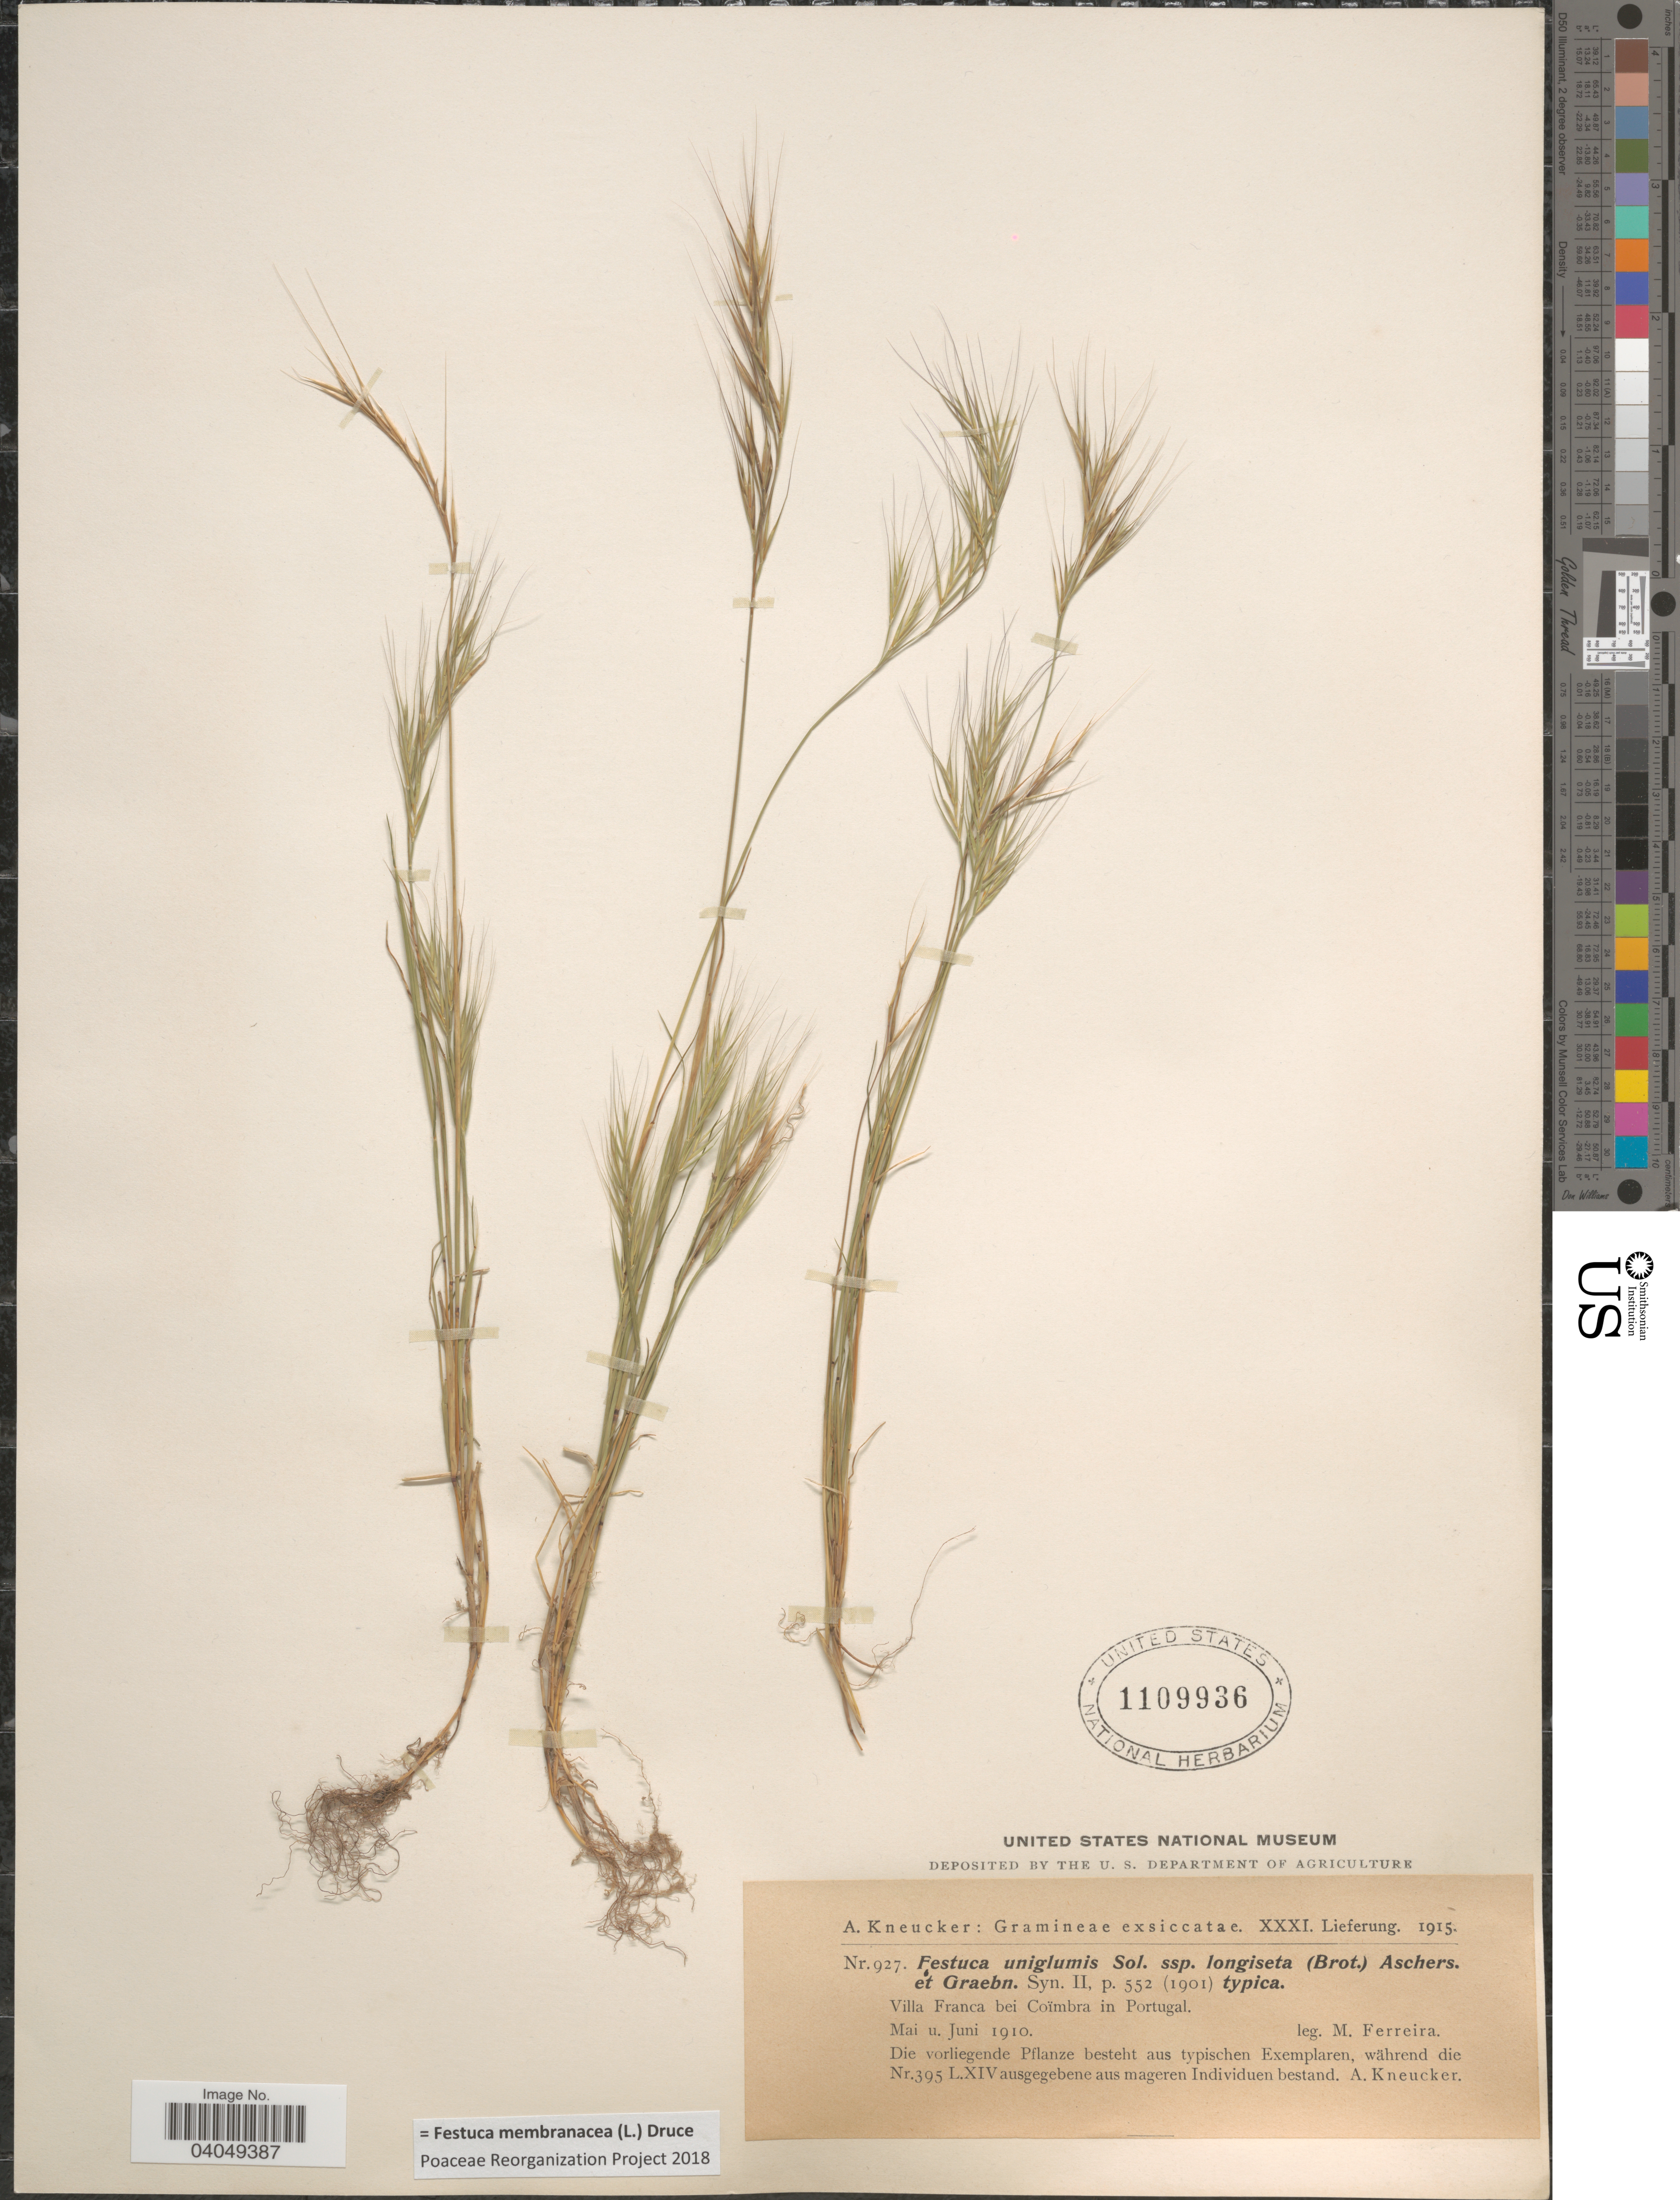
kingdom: Plantae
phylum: Tracheophyta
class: Liliopsida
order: Poales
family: Poaceae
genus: Festuca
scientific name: Festuca membranacea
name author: Kit.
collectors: M. Ferreira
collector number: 927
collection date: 1910-05/1910-06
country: Portugal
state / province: Coimbra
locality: Villa Franca bei Coïmbra in Portugal.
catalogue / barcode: US 1109936